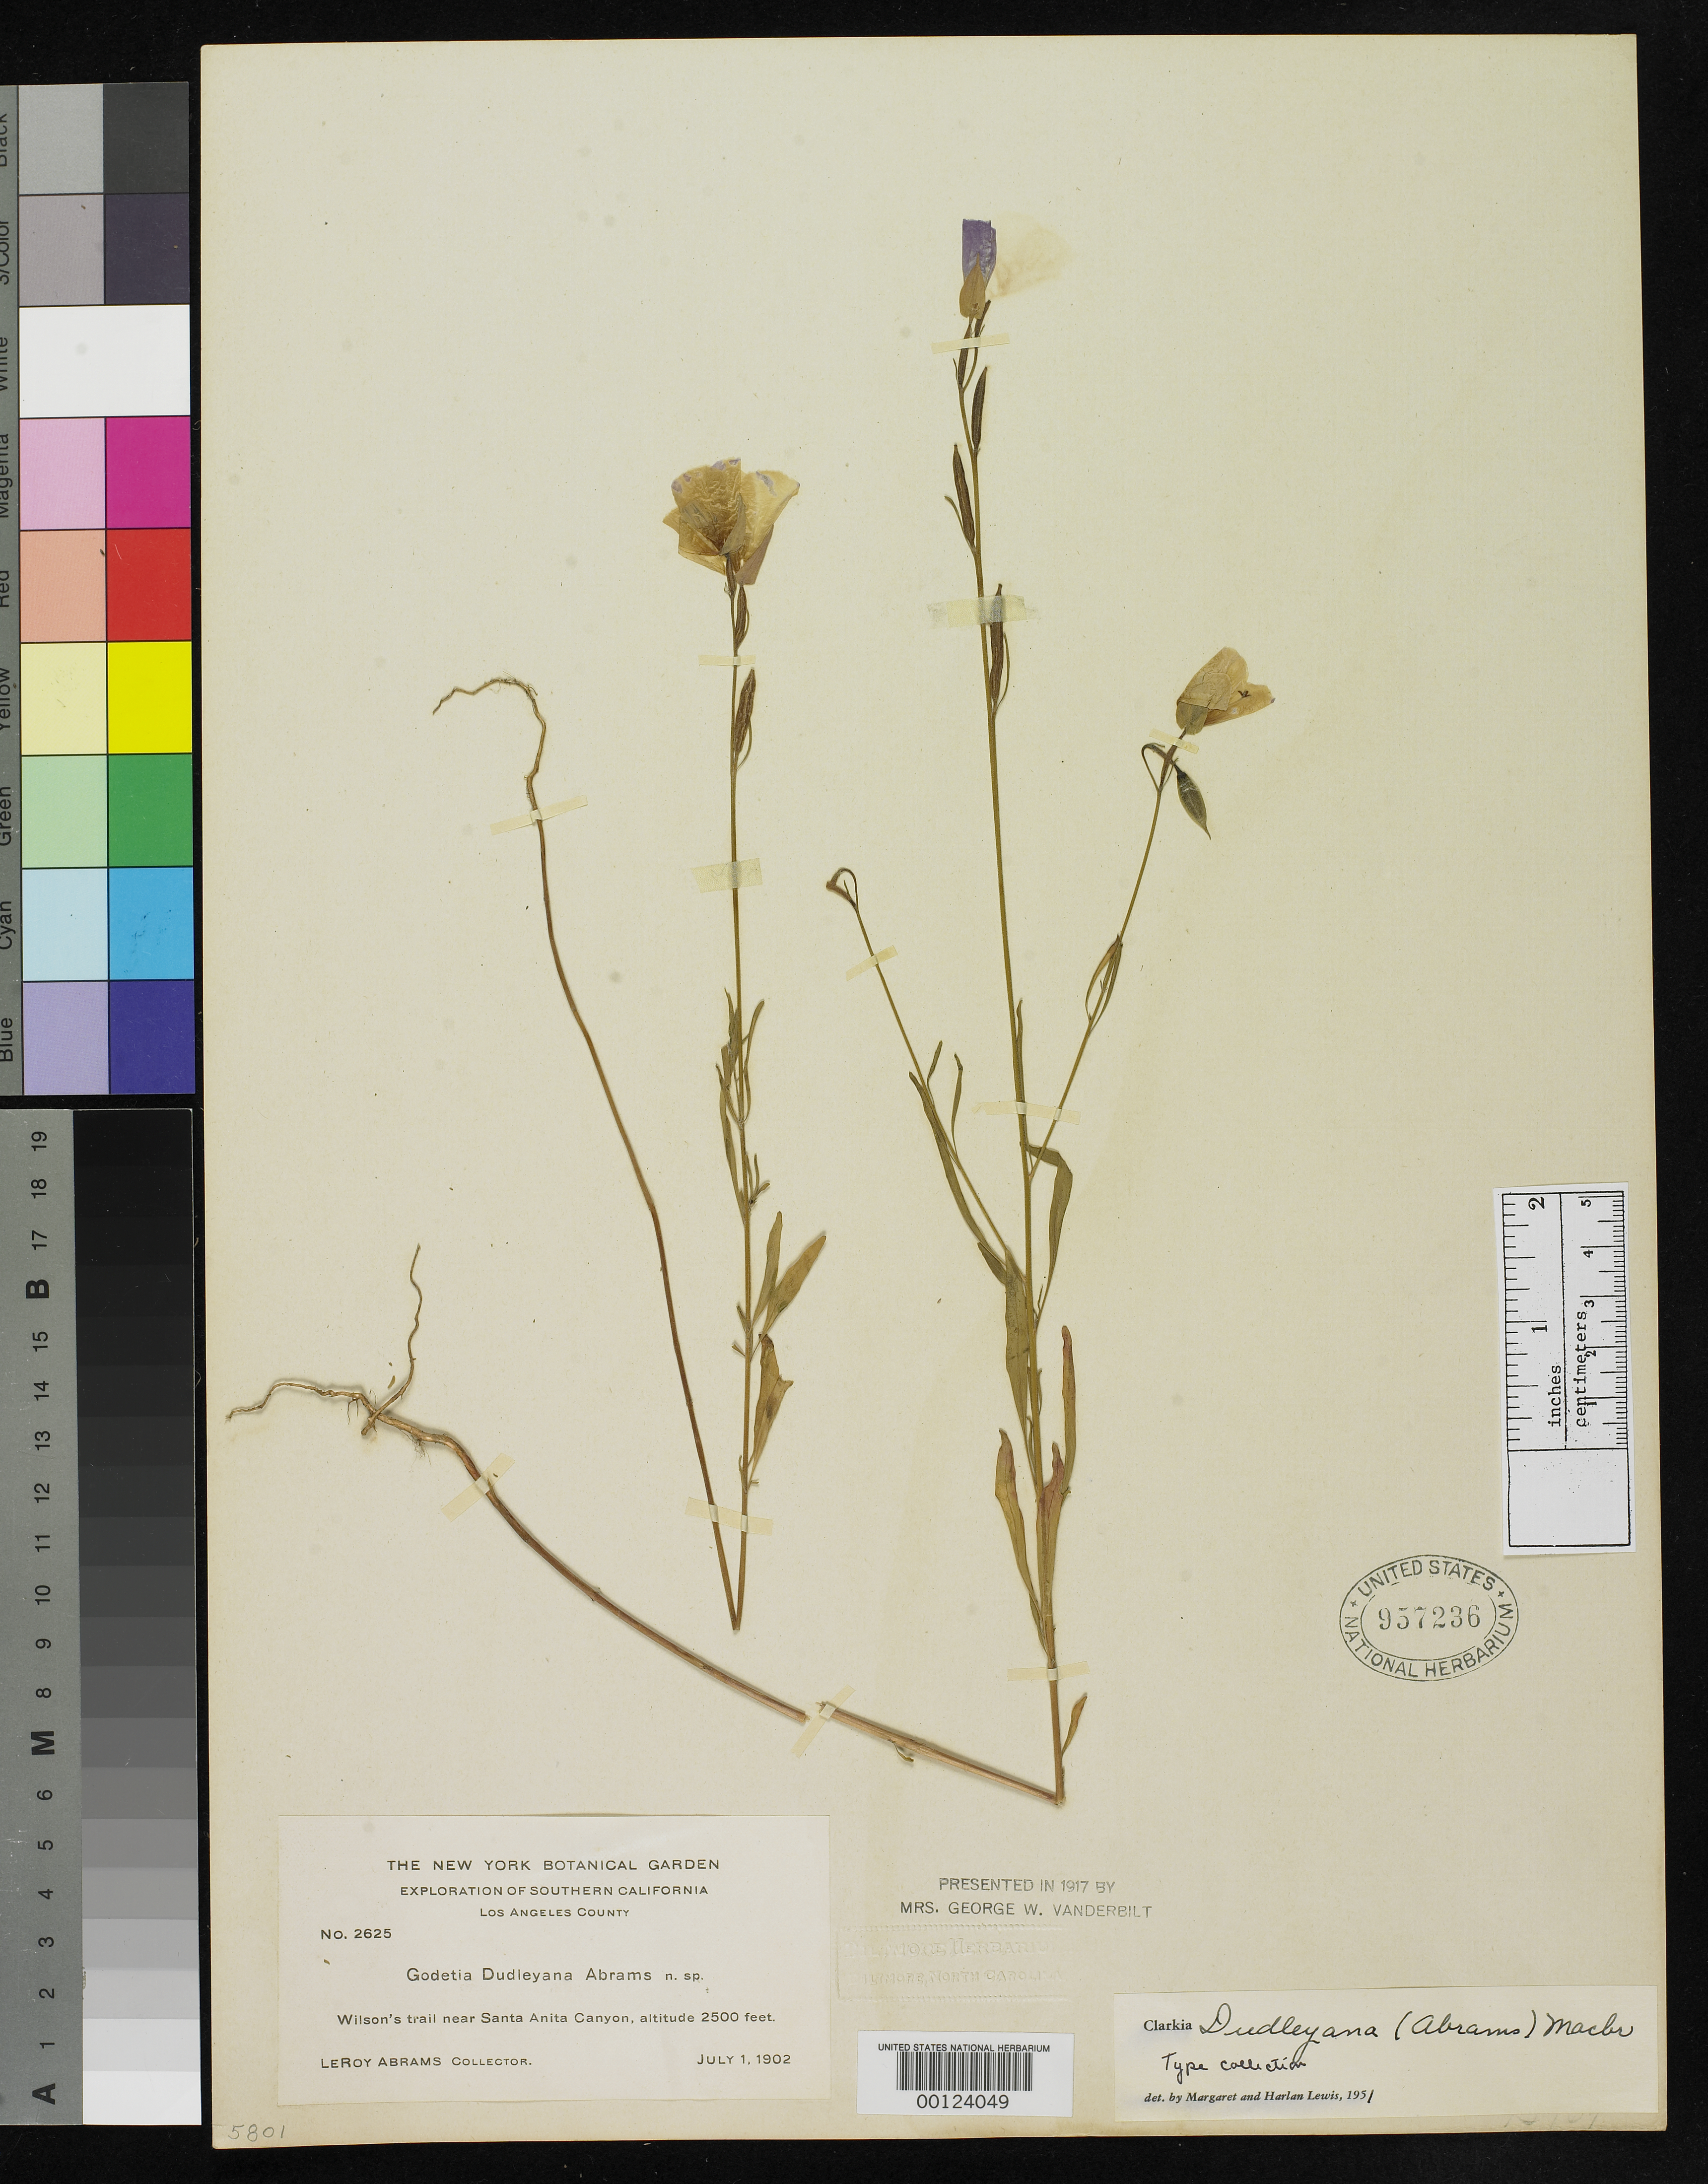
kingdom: Plantae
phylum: Tracheophyta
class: Magnoliopsida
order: Myrtales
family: Onagraceae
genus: Godetia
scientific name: Godetia dudleyana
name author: Abrams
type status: Isotype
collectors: L. Abrams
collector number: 2625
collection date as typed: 01 Jul 1902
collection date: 1902-07-01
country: United States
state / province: California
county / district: Los Angeles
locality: Williard's trail near Santa Anita Canyon.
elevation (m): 762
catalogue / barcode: US 957236